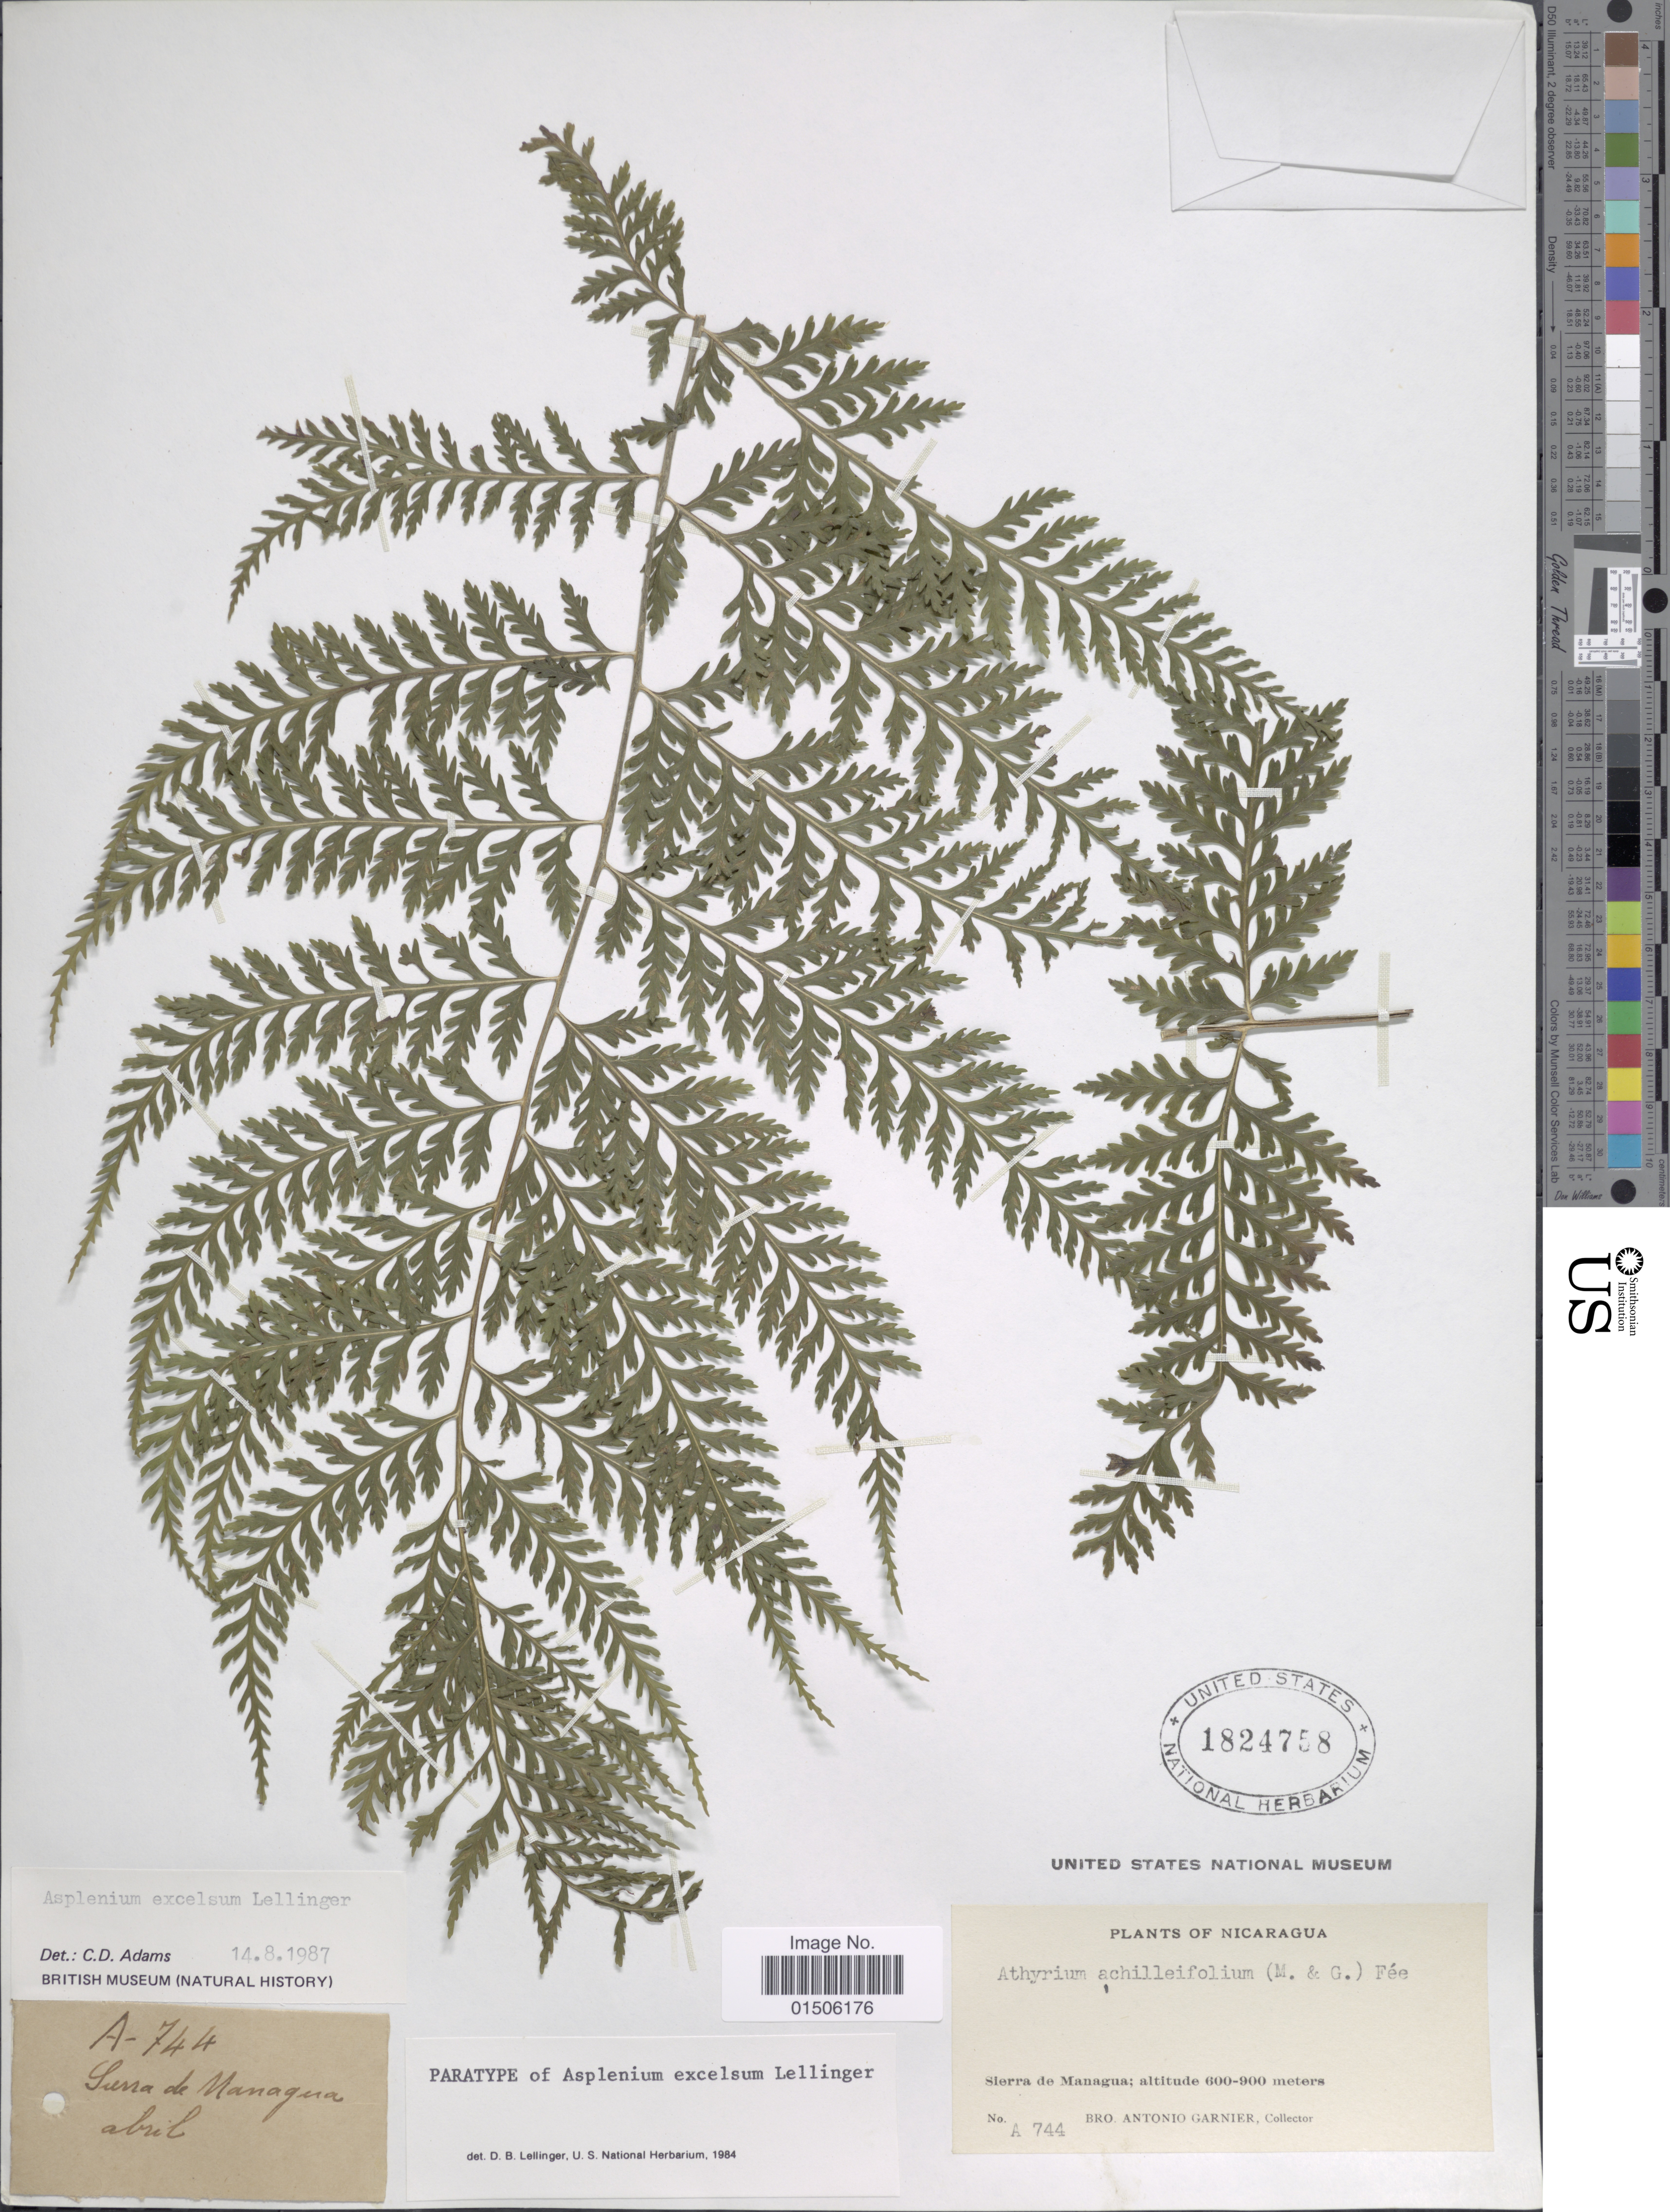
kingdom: Plantae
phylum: Tracheophyta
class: Polypodiopsida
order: Polypodiales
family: Aspleniaceae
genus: Asplenium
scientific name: Asplenium excelsum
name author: Lellinger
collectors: Bro. A. Garnier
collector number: A 744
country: Nicaragua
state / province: Managua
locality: Sierra de Managua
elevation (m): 600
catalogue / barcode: US 1824758